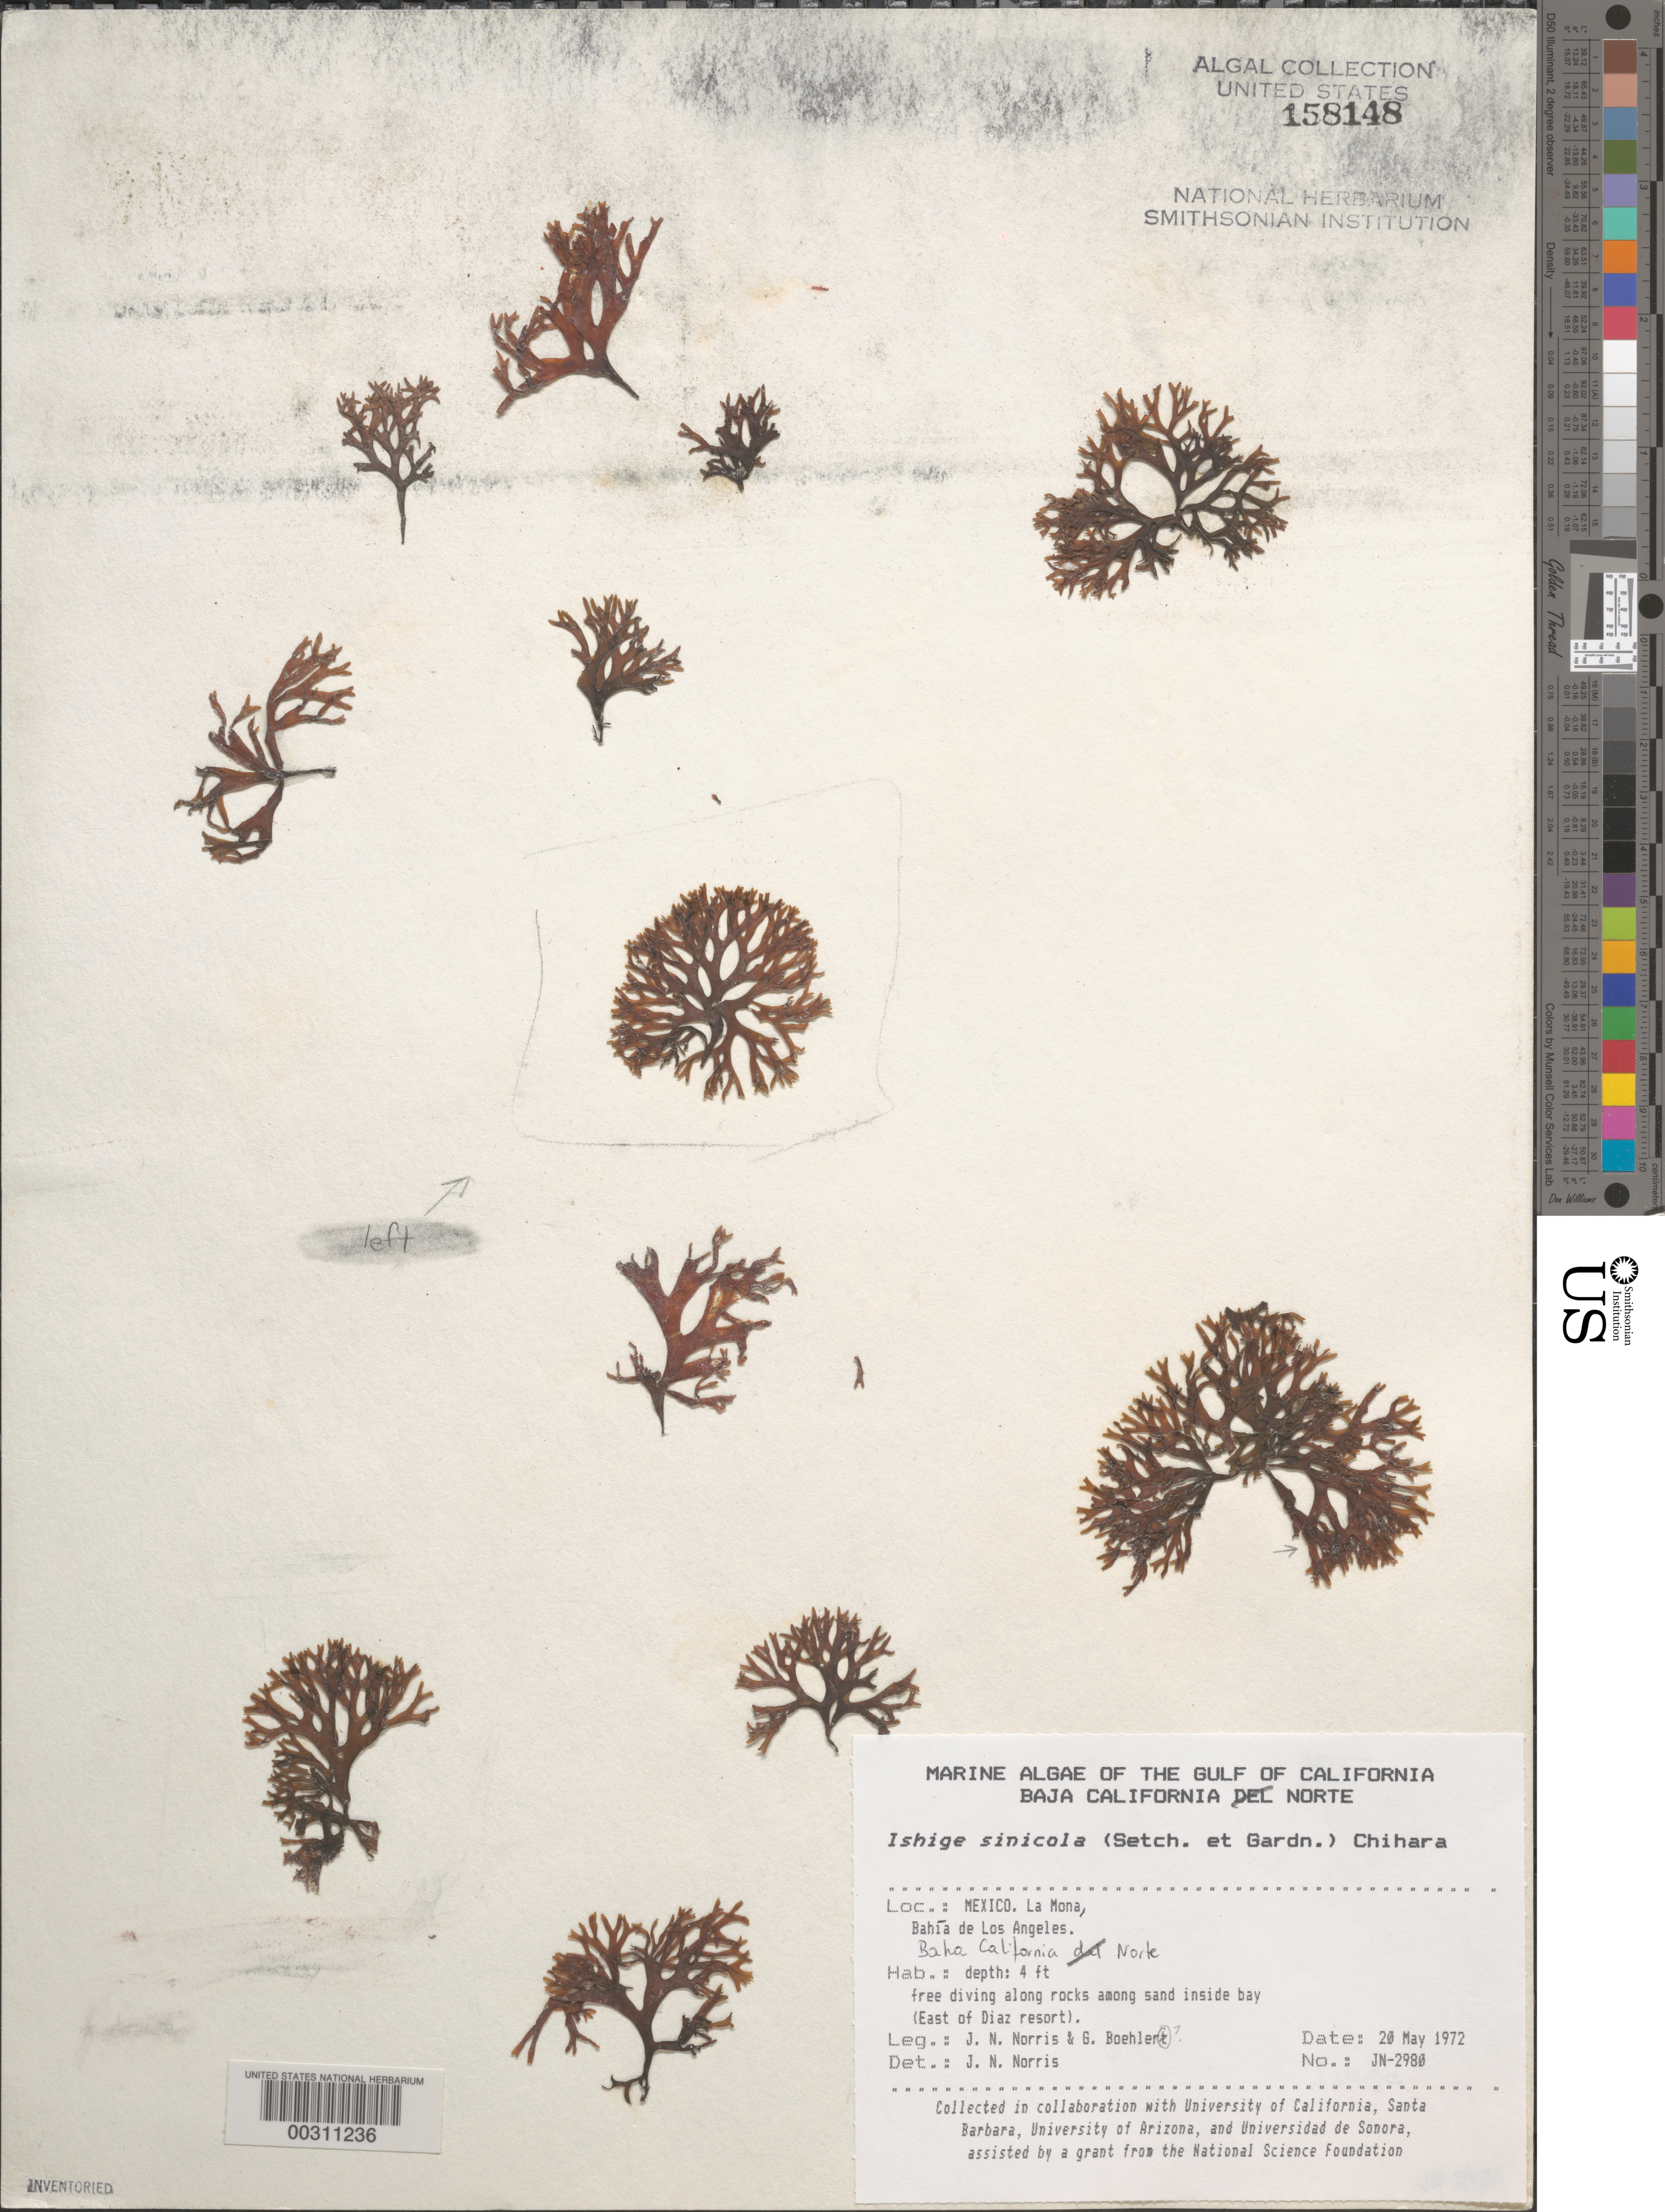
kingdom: Chromista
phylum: Ochrophyta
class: Phaeophyceae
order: Ishigeales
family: Ishigeaceae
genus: Ishige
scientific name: Ishige sinicola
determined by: Norris, James N.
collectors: J. N. Norris & G. Boehlert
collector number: JN-2980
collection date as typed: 20 May 1972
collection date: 1972-05-20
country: Mexico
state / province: Baja California Norte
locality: La Mona, Bahia de los Angeles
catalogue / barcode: US 158148